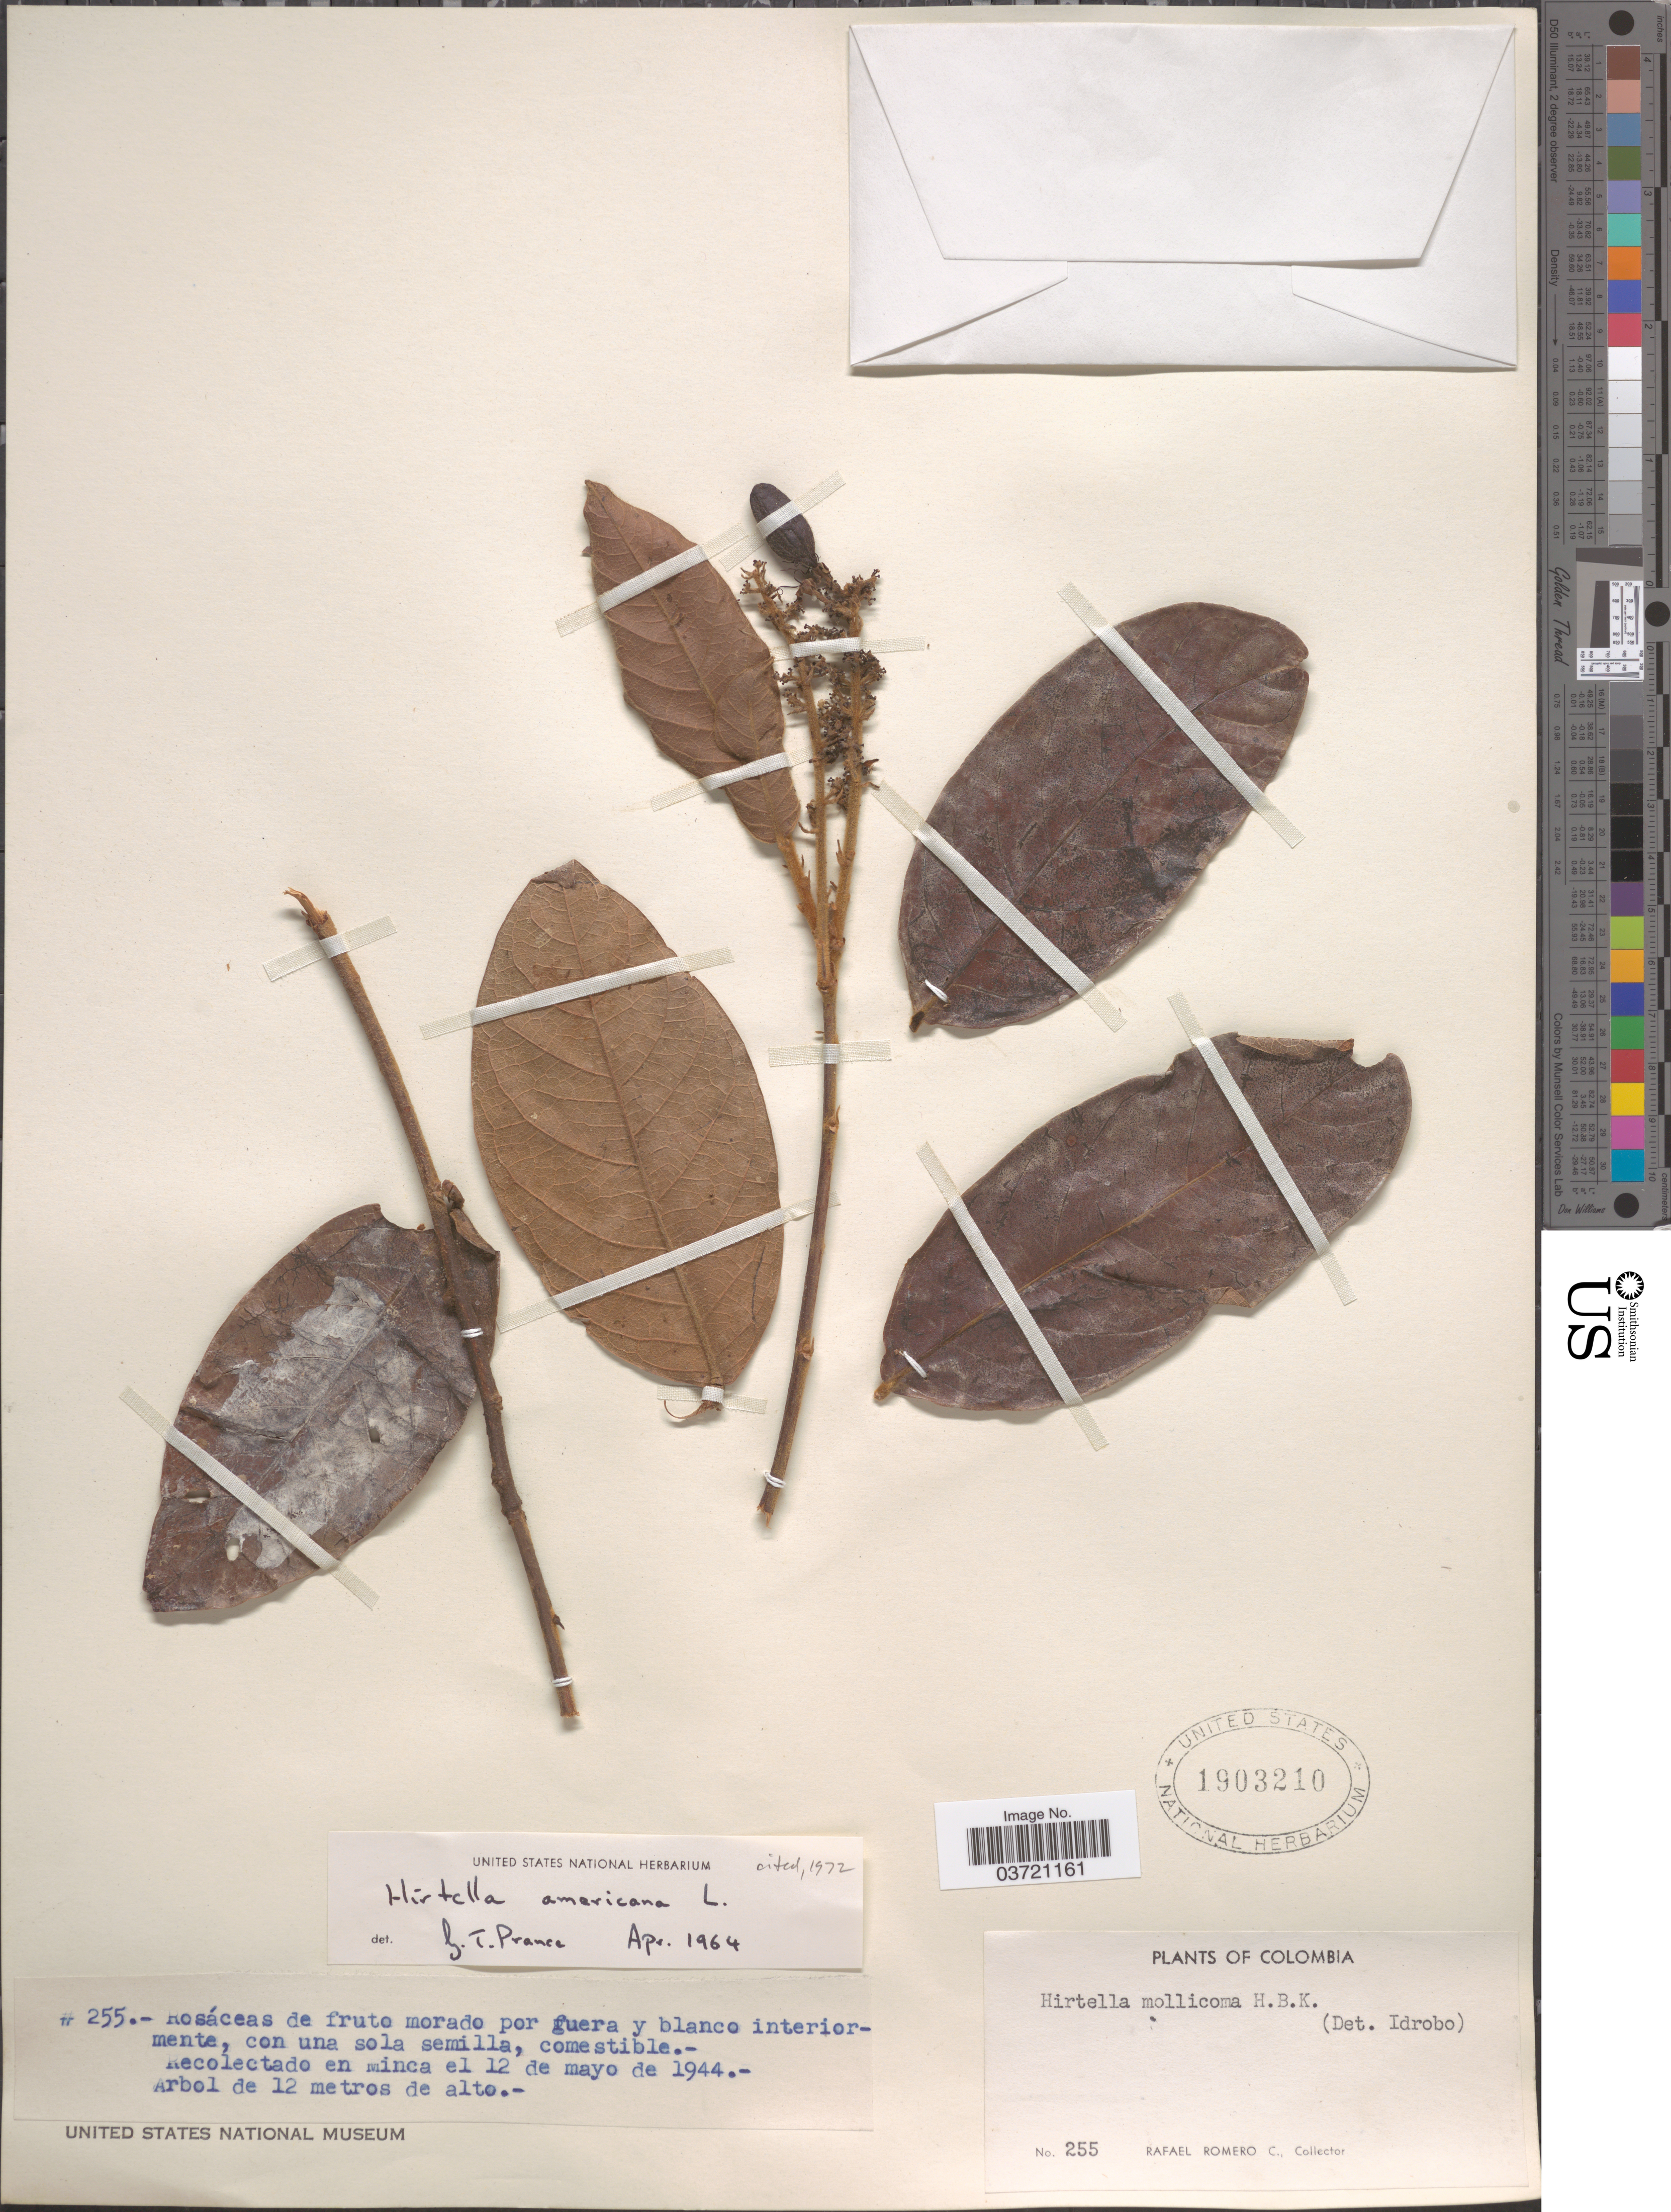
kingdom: Plantae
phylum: Tracheophyta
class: Magnoliopsida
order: Malpighiales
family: Chrysobalanaceae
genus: Hirtella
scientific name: Hirtella americana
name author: L.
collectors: R. Romero Castañeda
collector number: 255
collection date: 1944-05-12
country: Colombia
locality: En minca.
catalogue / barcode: US 1903210